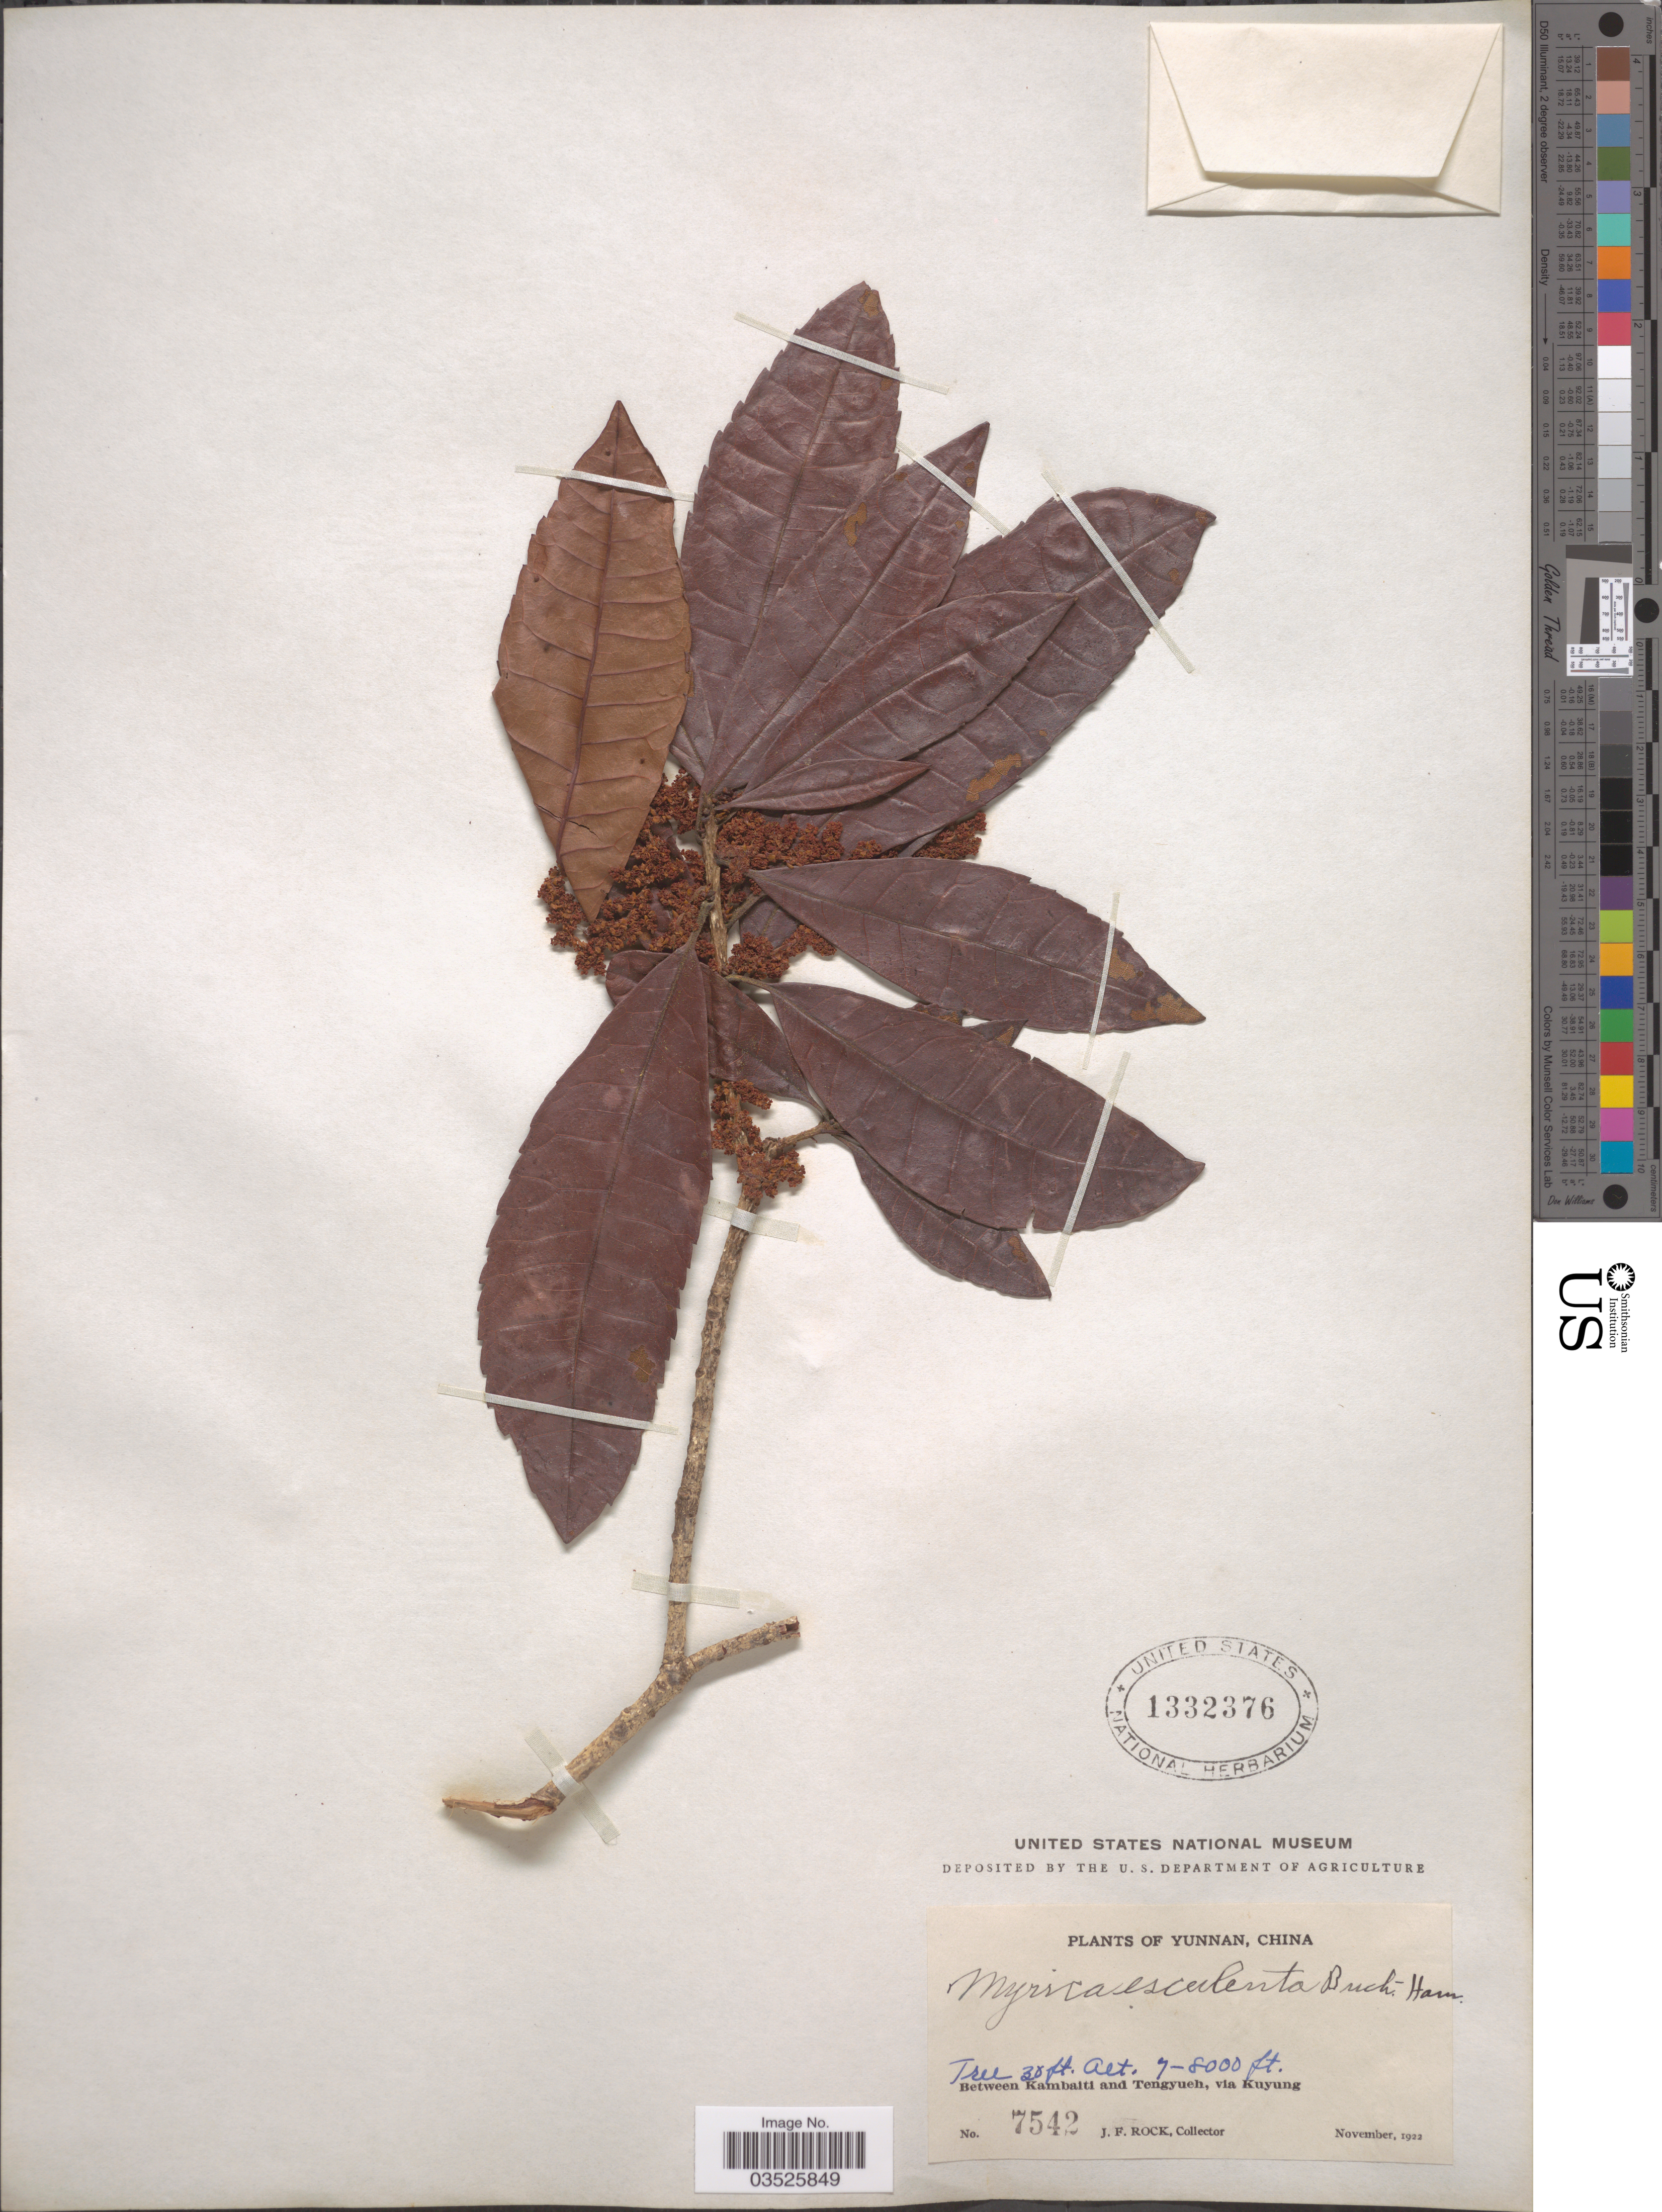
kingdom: Plantae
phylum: Tracheophyta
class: Magnoliopsida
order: Fagales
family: Myricaceae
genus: Morella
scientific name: Morella esculenta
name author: (Buch.-Ham. ex D. Don) I.M. Turner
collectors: J. Rock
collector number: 7542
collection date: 1922-11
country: China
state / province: Yunnan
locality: Between Kambaiti and Tengyueh, via Kuyung.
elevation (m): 2134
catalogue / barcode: US 1332376